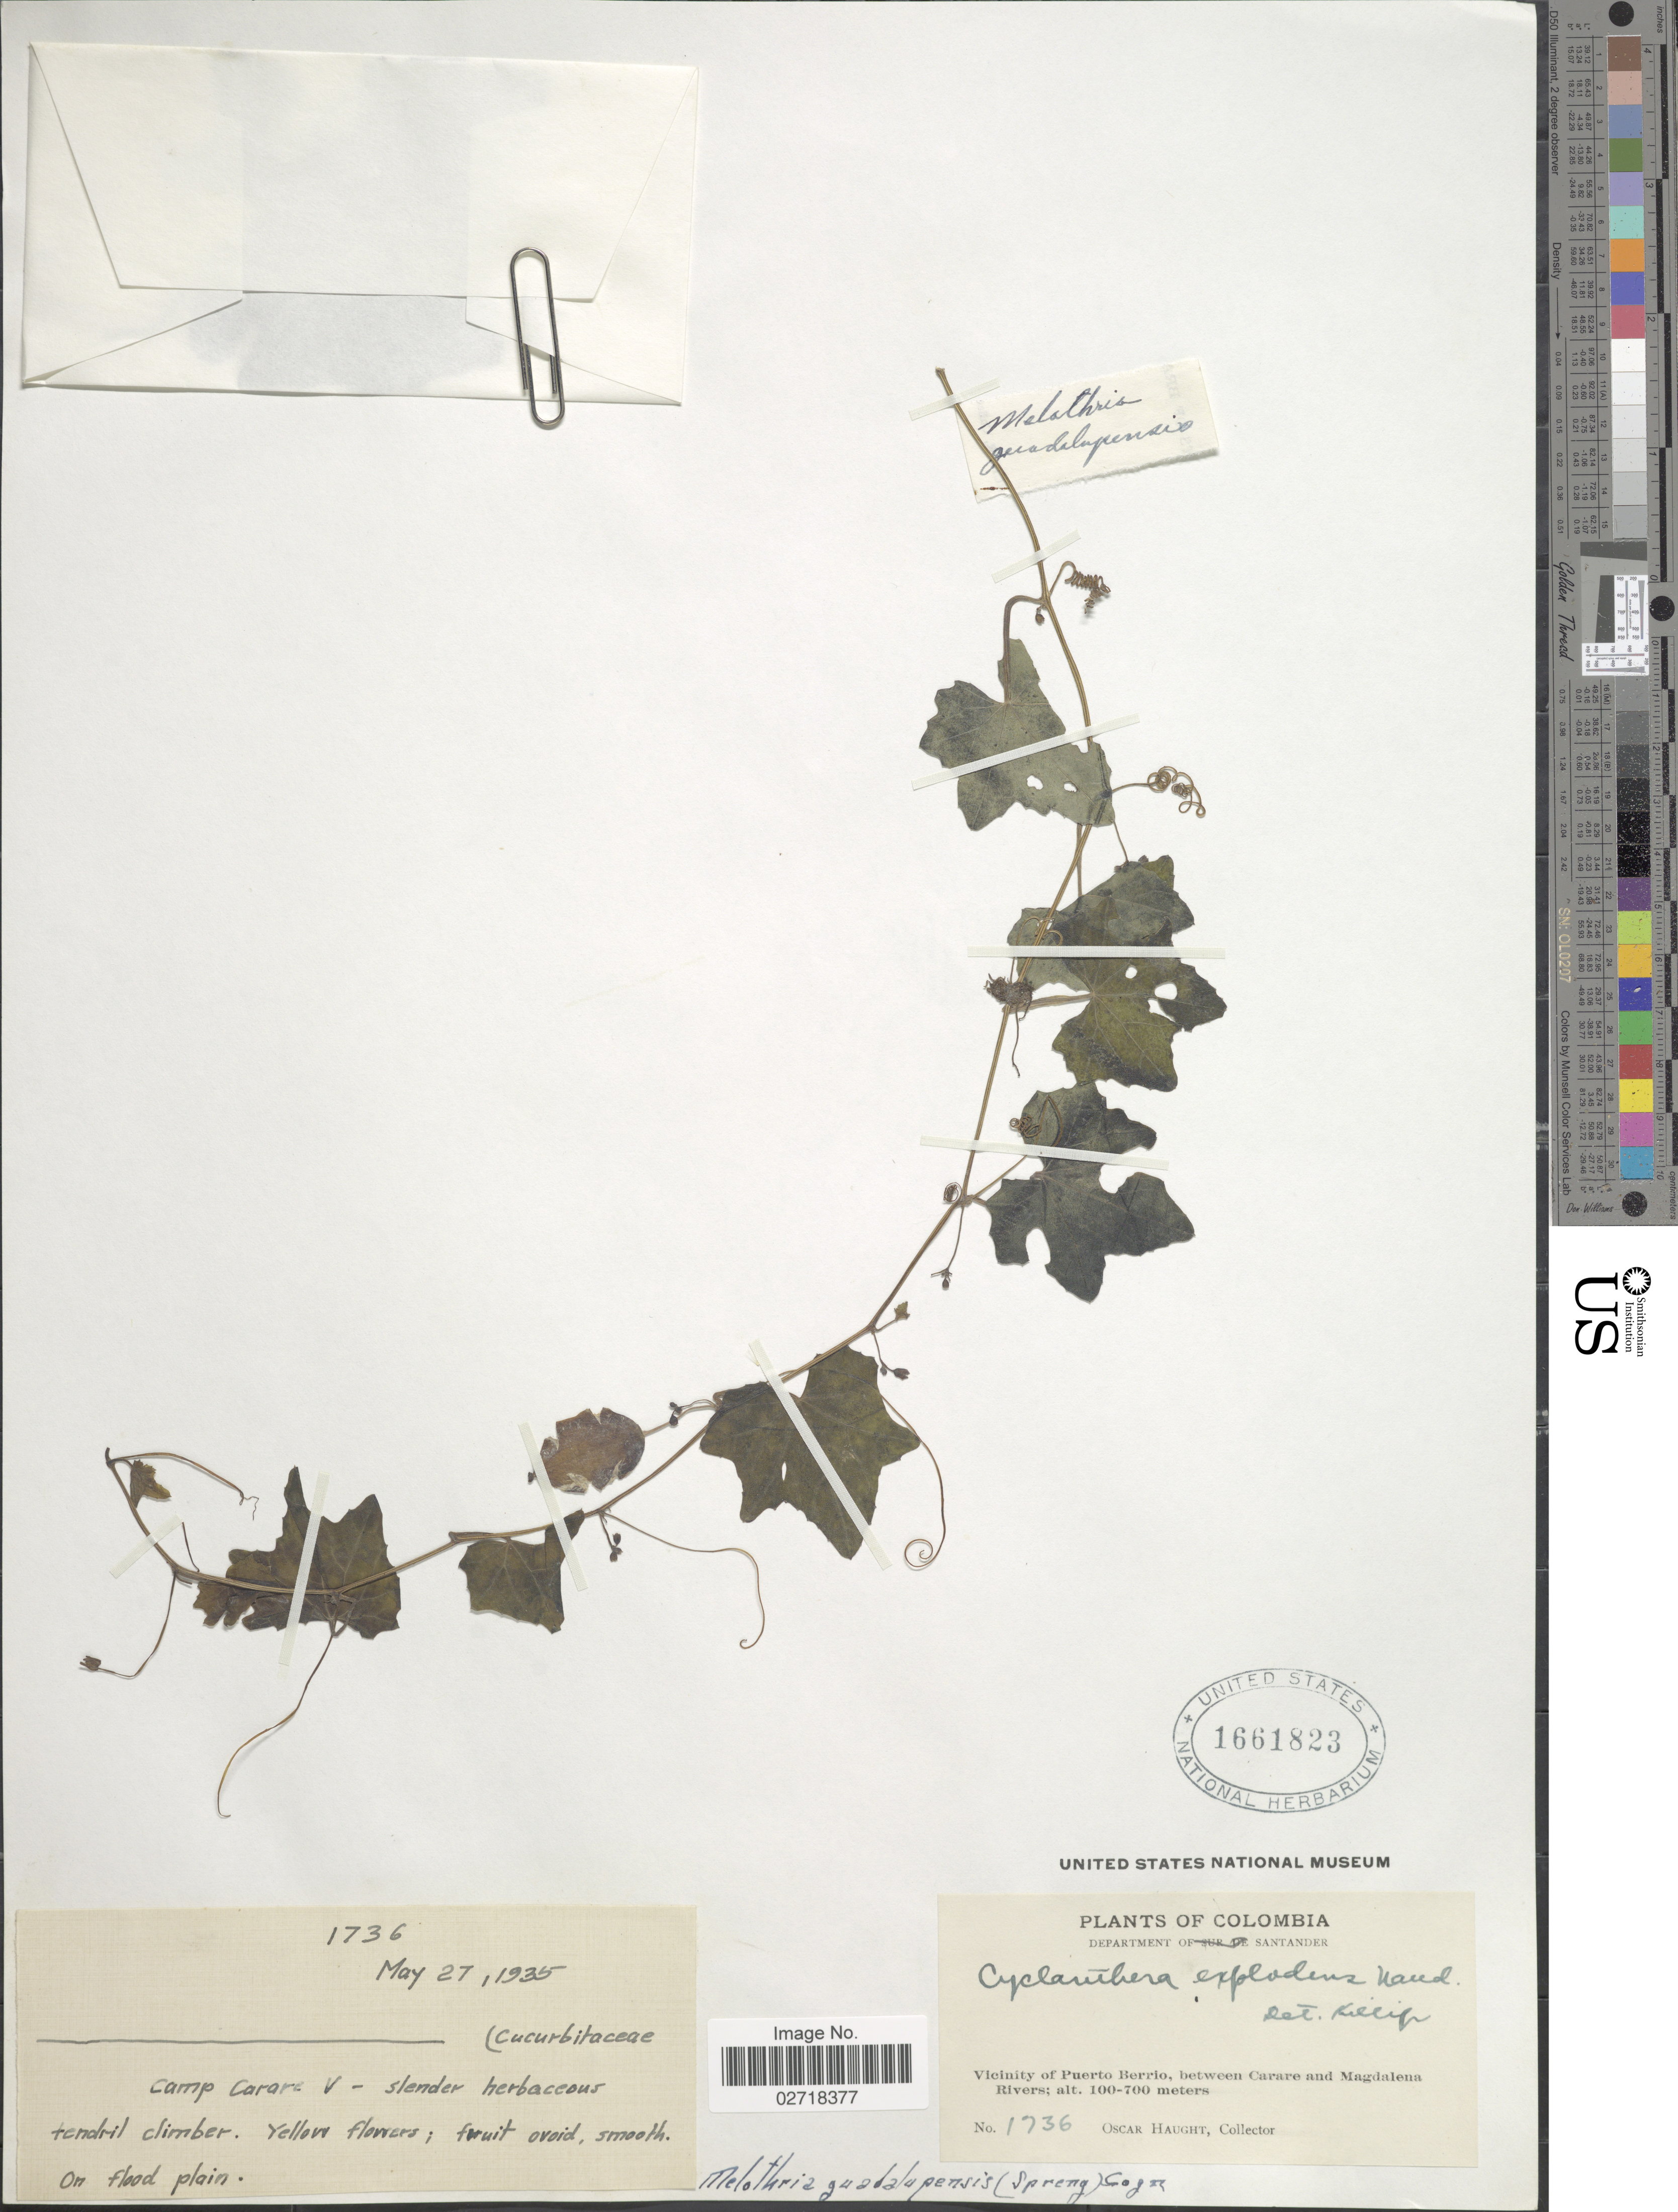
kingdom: Plantae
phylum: Tracheophyta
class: Magnoliopsida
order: Cucurbitales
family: Cucurbitaceae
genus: Melothria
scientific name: Melothria pendula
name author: L.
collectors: O. L. Haught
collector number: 1736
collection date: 1935-05-27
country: Colombia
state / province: Santander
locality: Vicinity of Puerto Berrio, between Carare and Magdalena Rivers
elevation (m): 100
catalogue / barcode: US 1661823